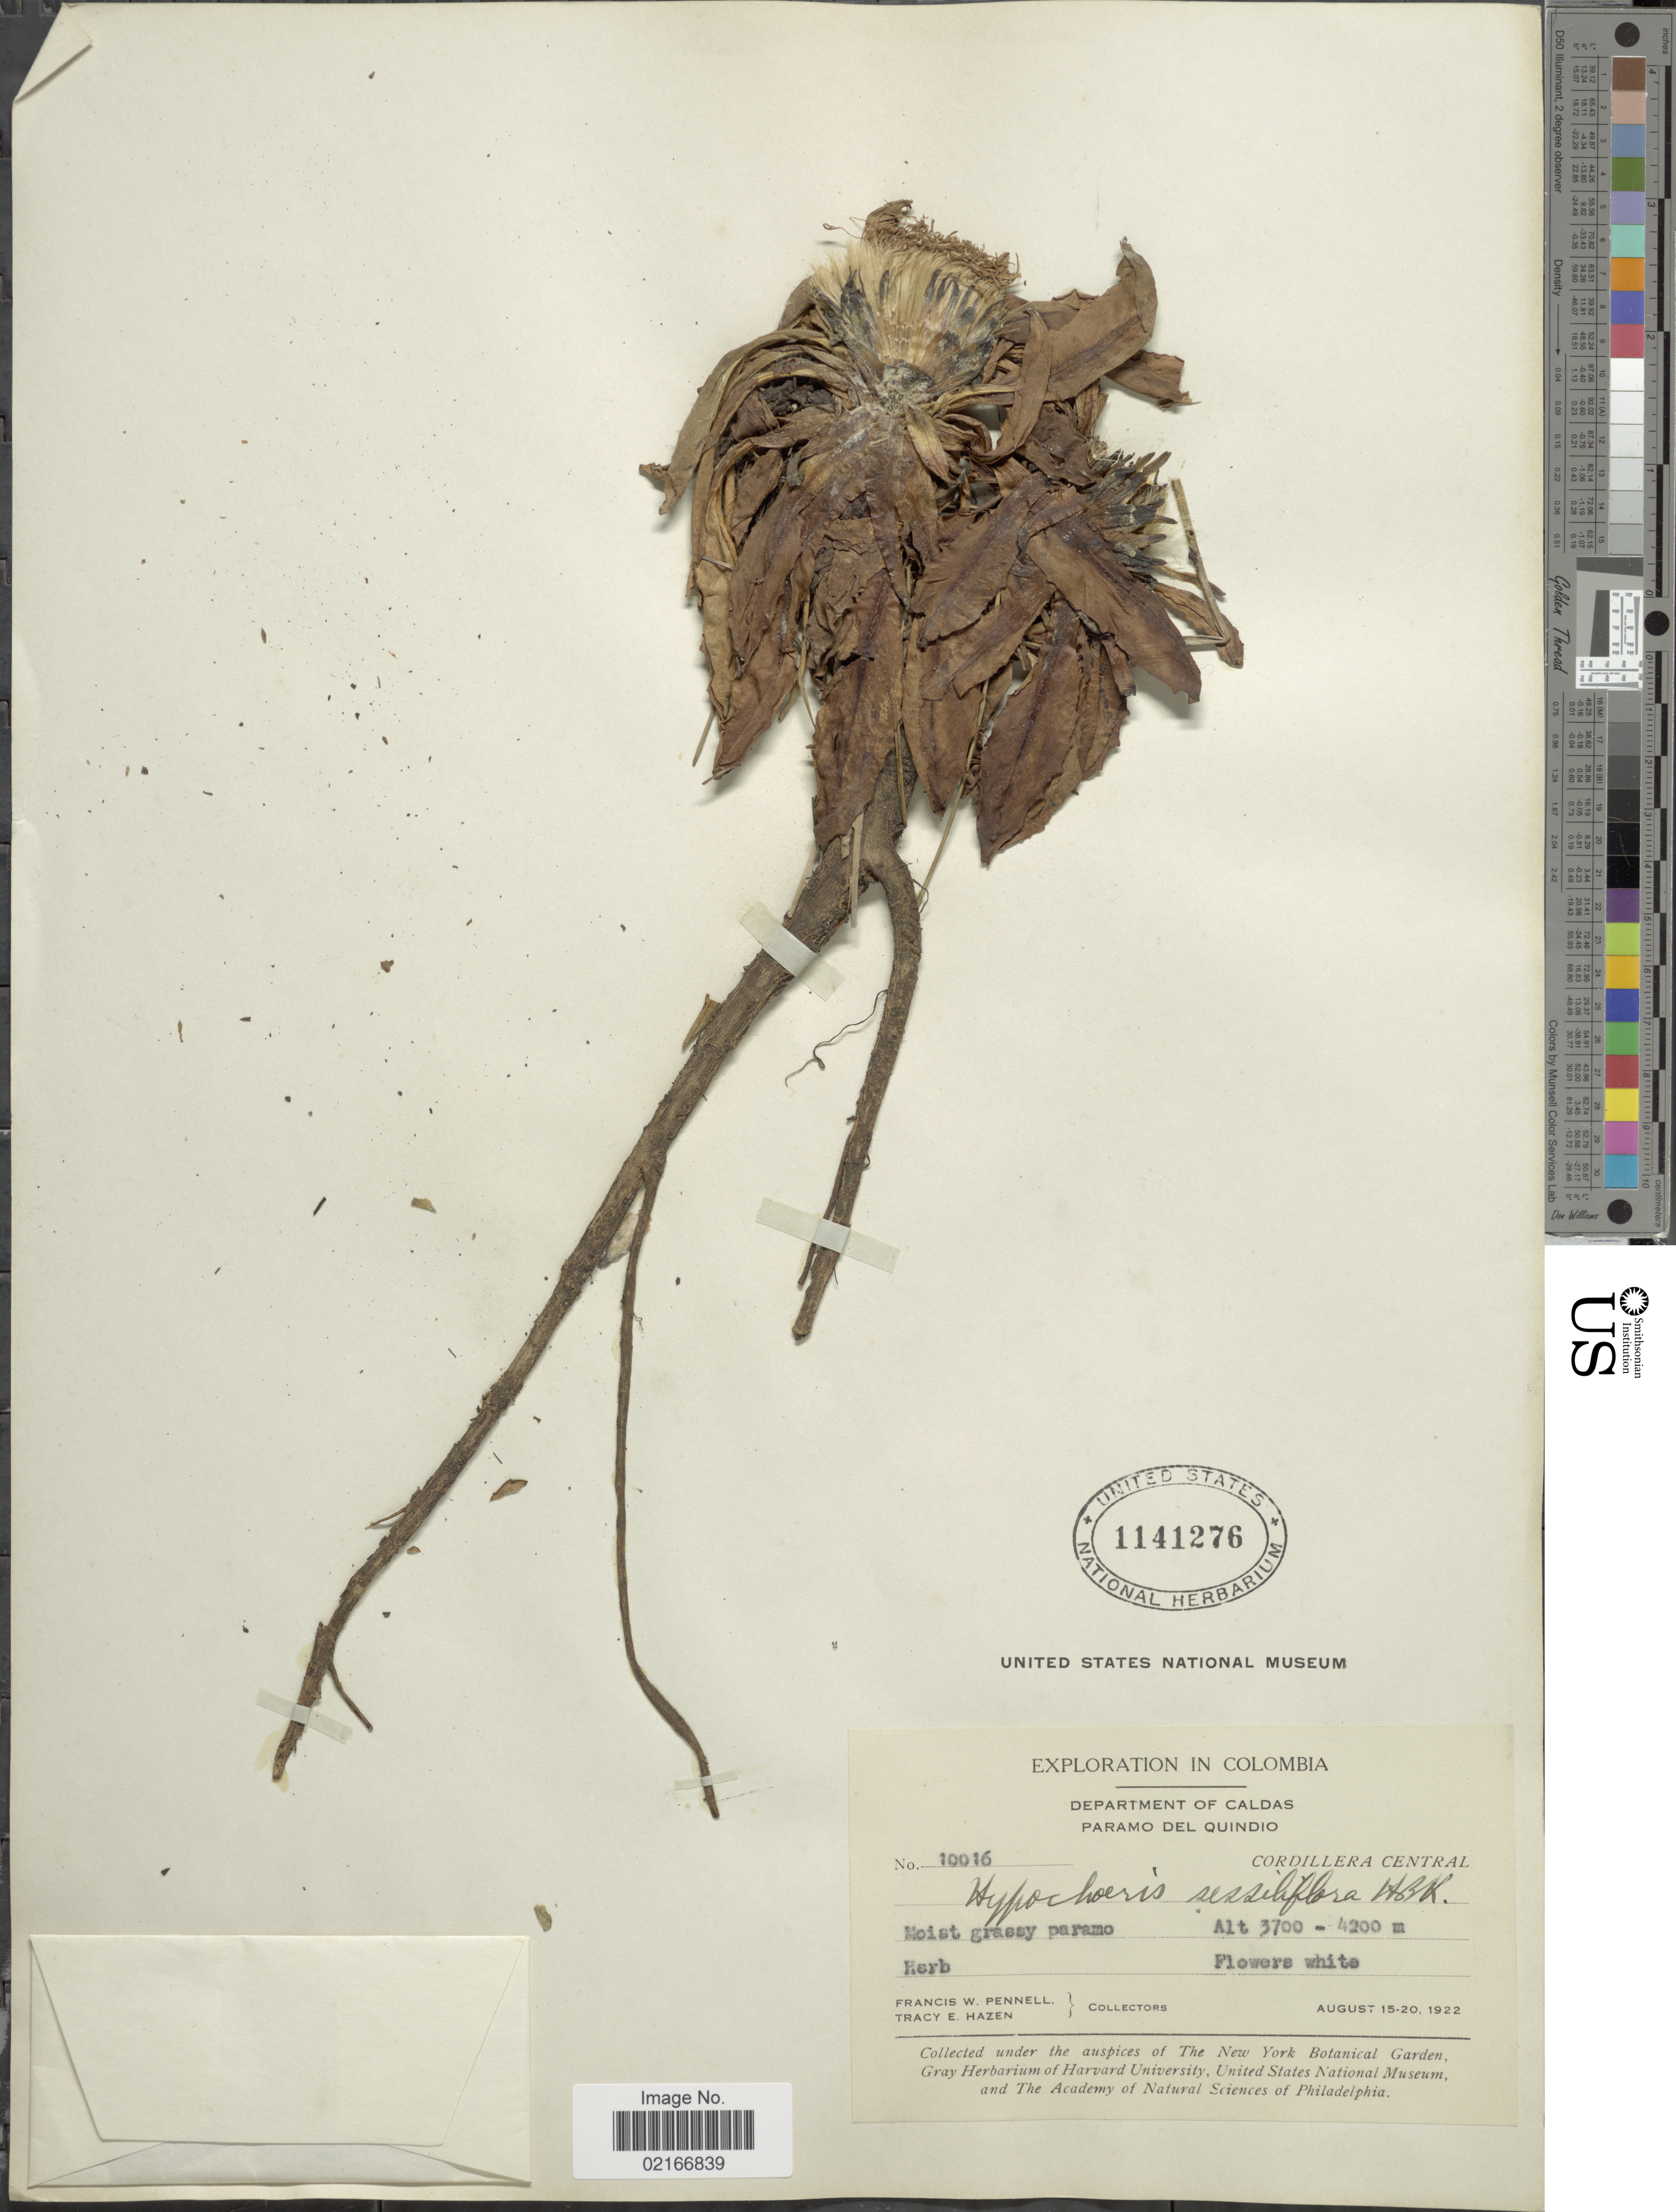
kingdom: Plantae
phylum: Tracheophyta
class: Magnoliopsida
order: Asterales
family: Asteraceae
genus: Hypochaeris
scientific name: Hypochaeris sessiflora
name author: Kunth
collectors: F. W. Pennell & T. E. Hazen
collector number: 10016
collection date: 1922-08-15/1922-08-20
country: Colombia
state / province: Caldas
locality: Paramo del Quindio. Cordillera Central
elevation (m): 3700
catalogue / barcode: US 1141276